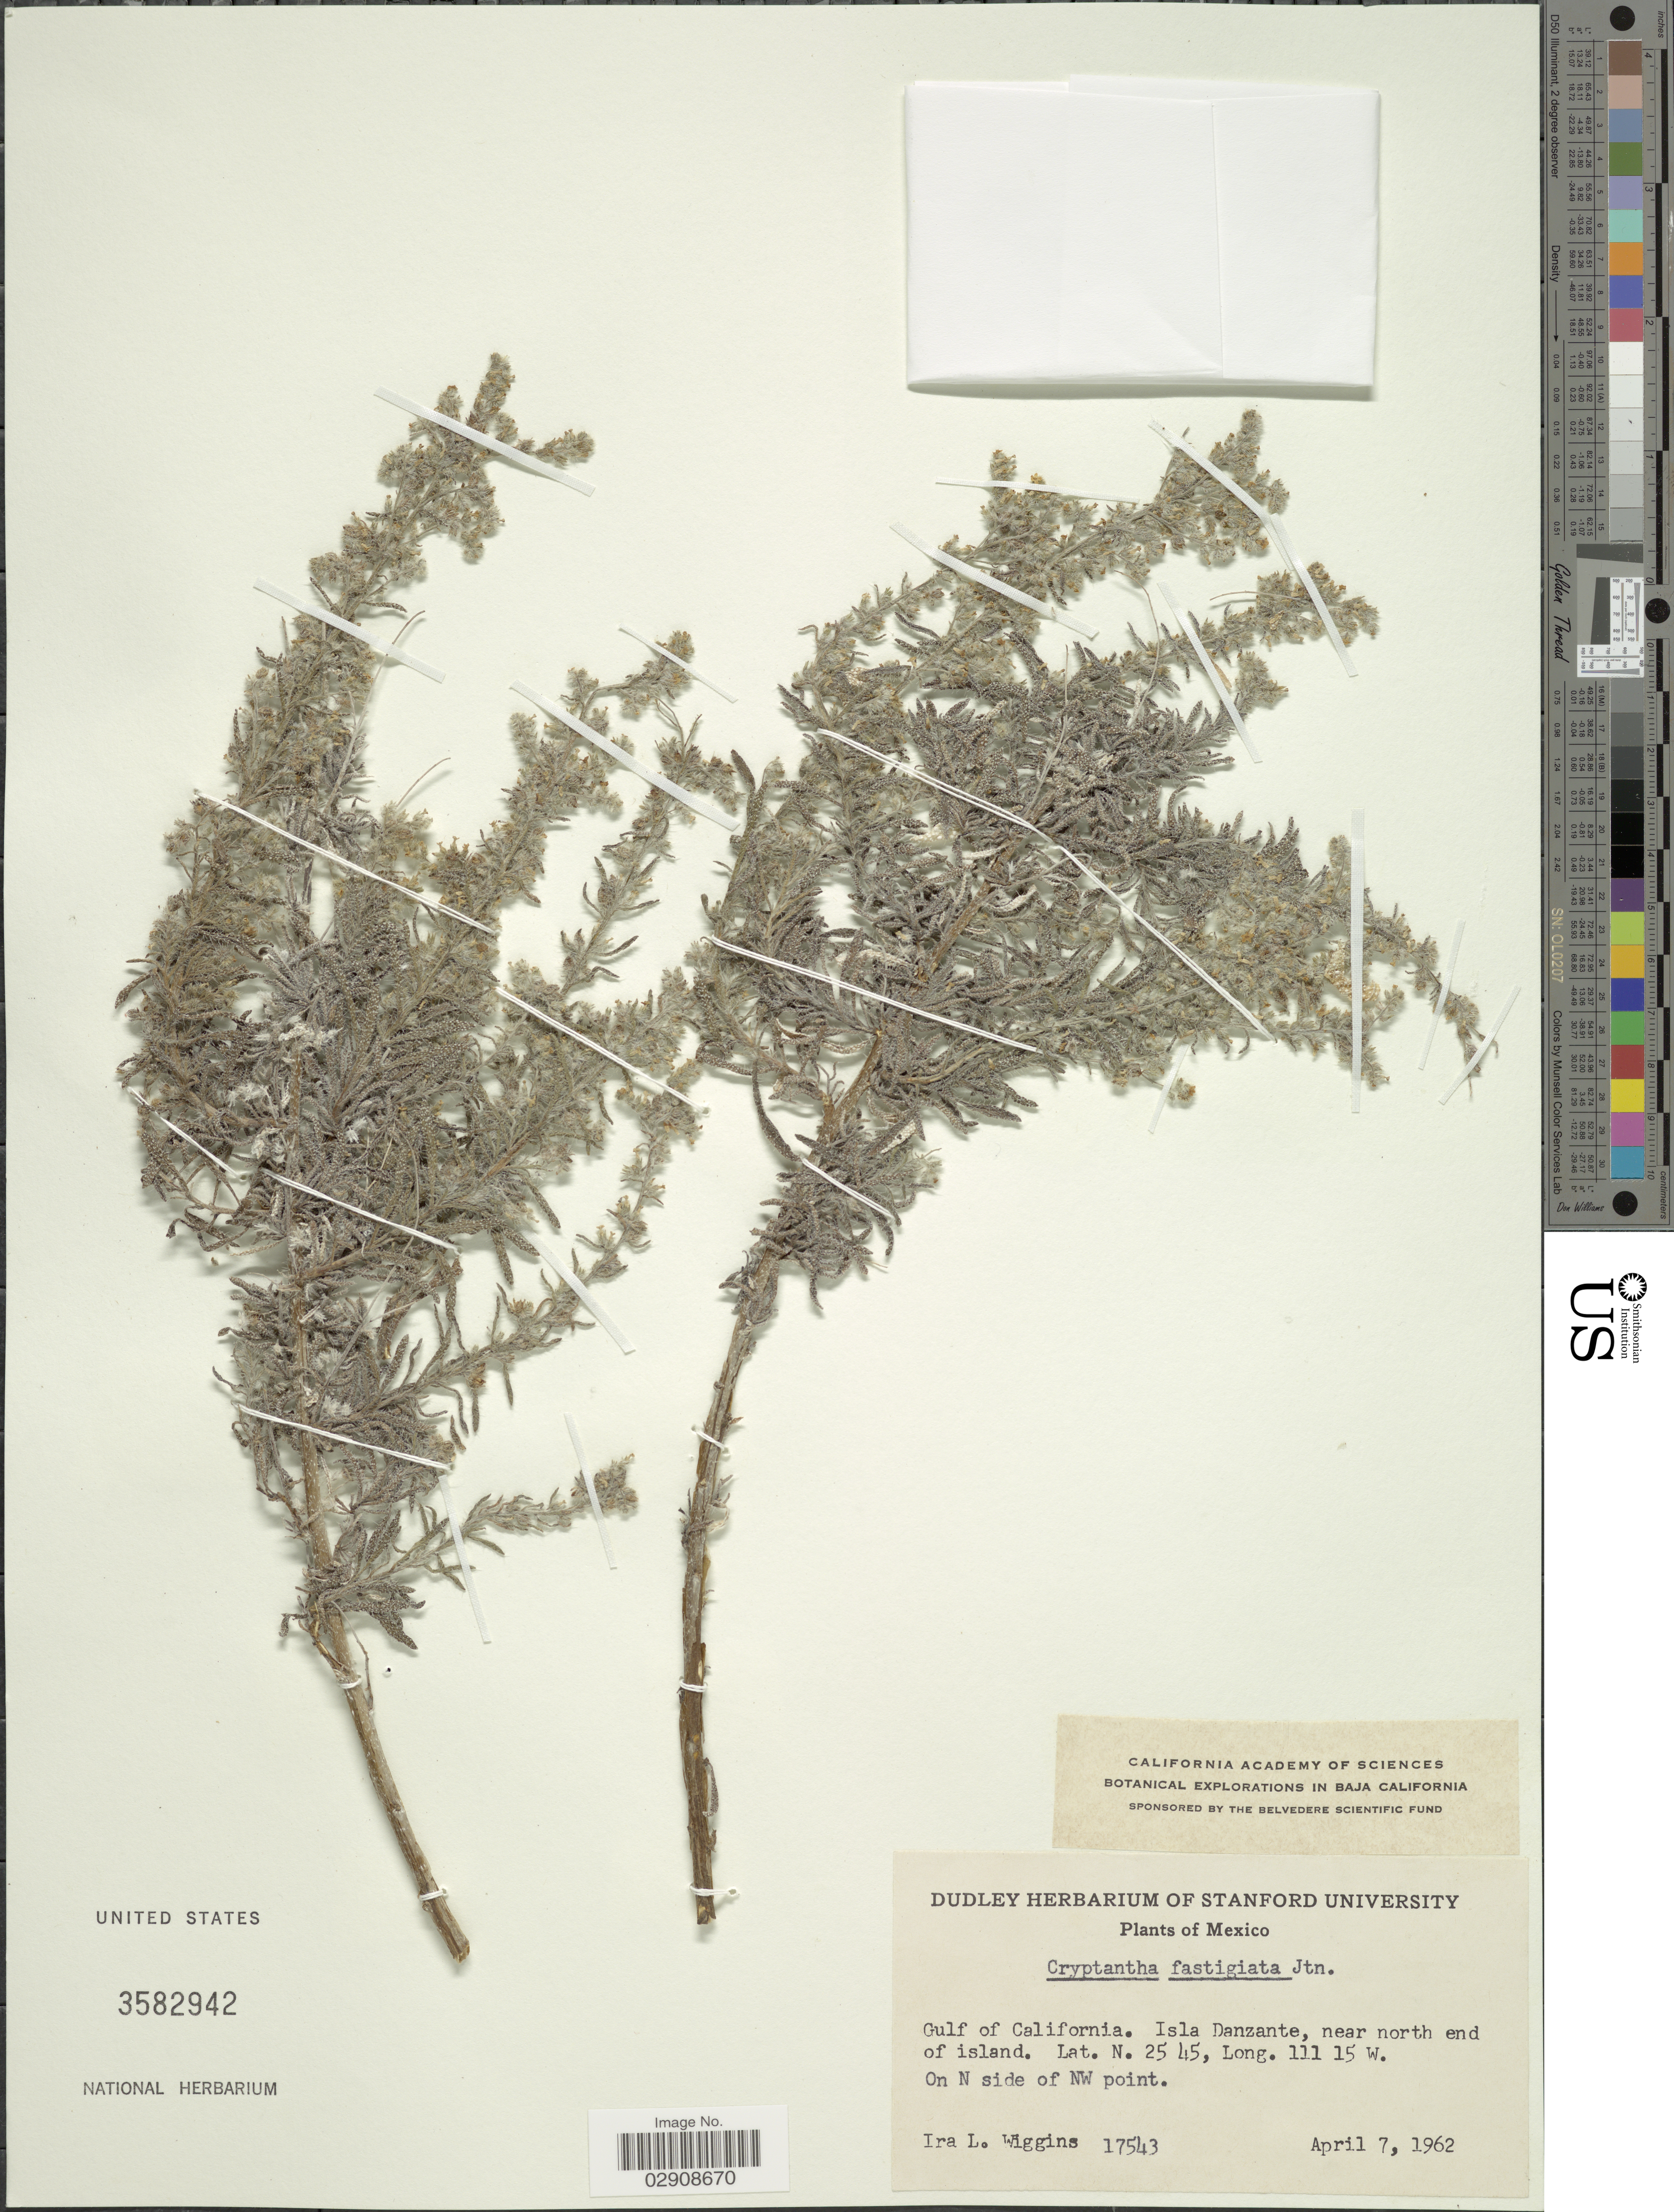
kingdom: Plantae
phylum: Tracheophyta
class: Magnoliopsida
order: Boraginales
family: Boraginaceae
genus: Cryptantha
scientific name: Cryptantha fastigiata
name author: I.M. Johnst.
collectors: I. L. Wiggins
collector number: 17543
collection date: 1962-04-07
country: Mexico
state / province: Baja California Sur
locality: Gulf of California. Isla Danzante, near north end of island. On N side of NW point.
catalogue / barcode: US 3582942